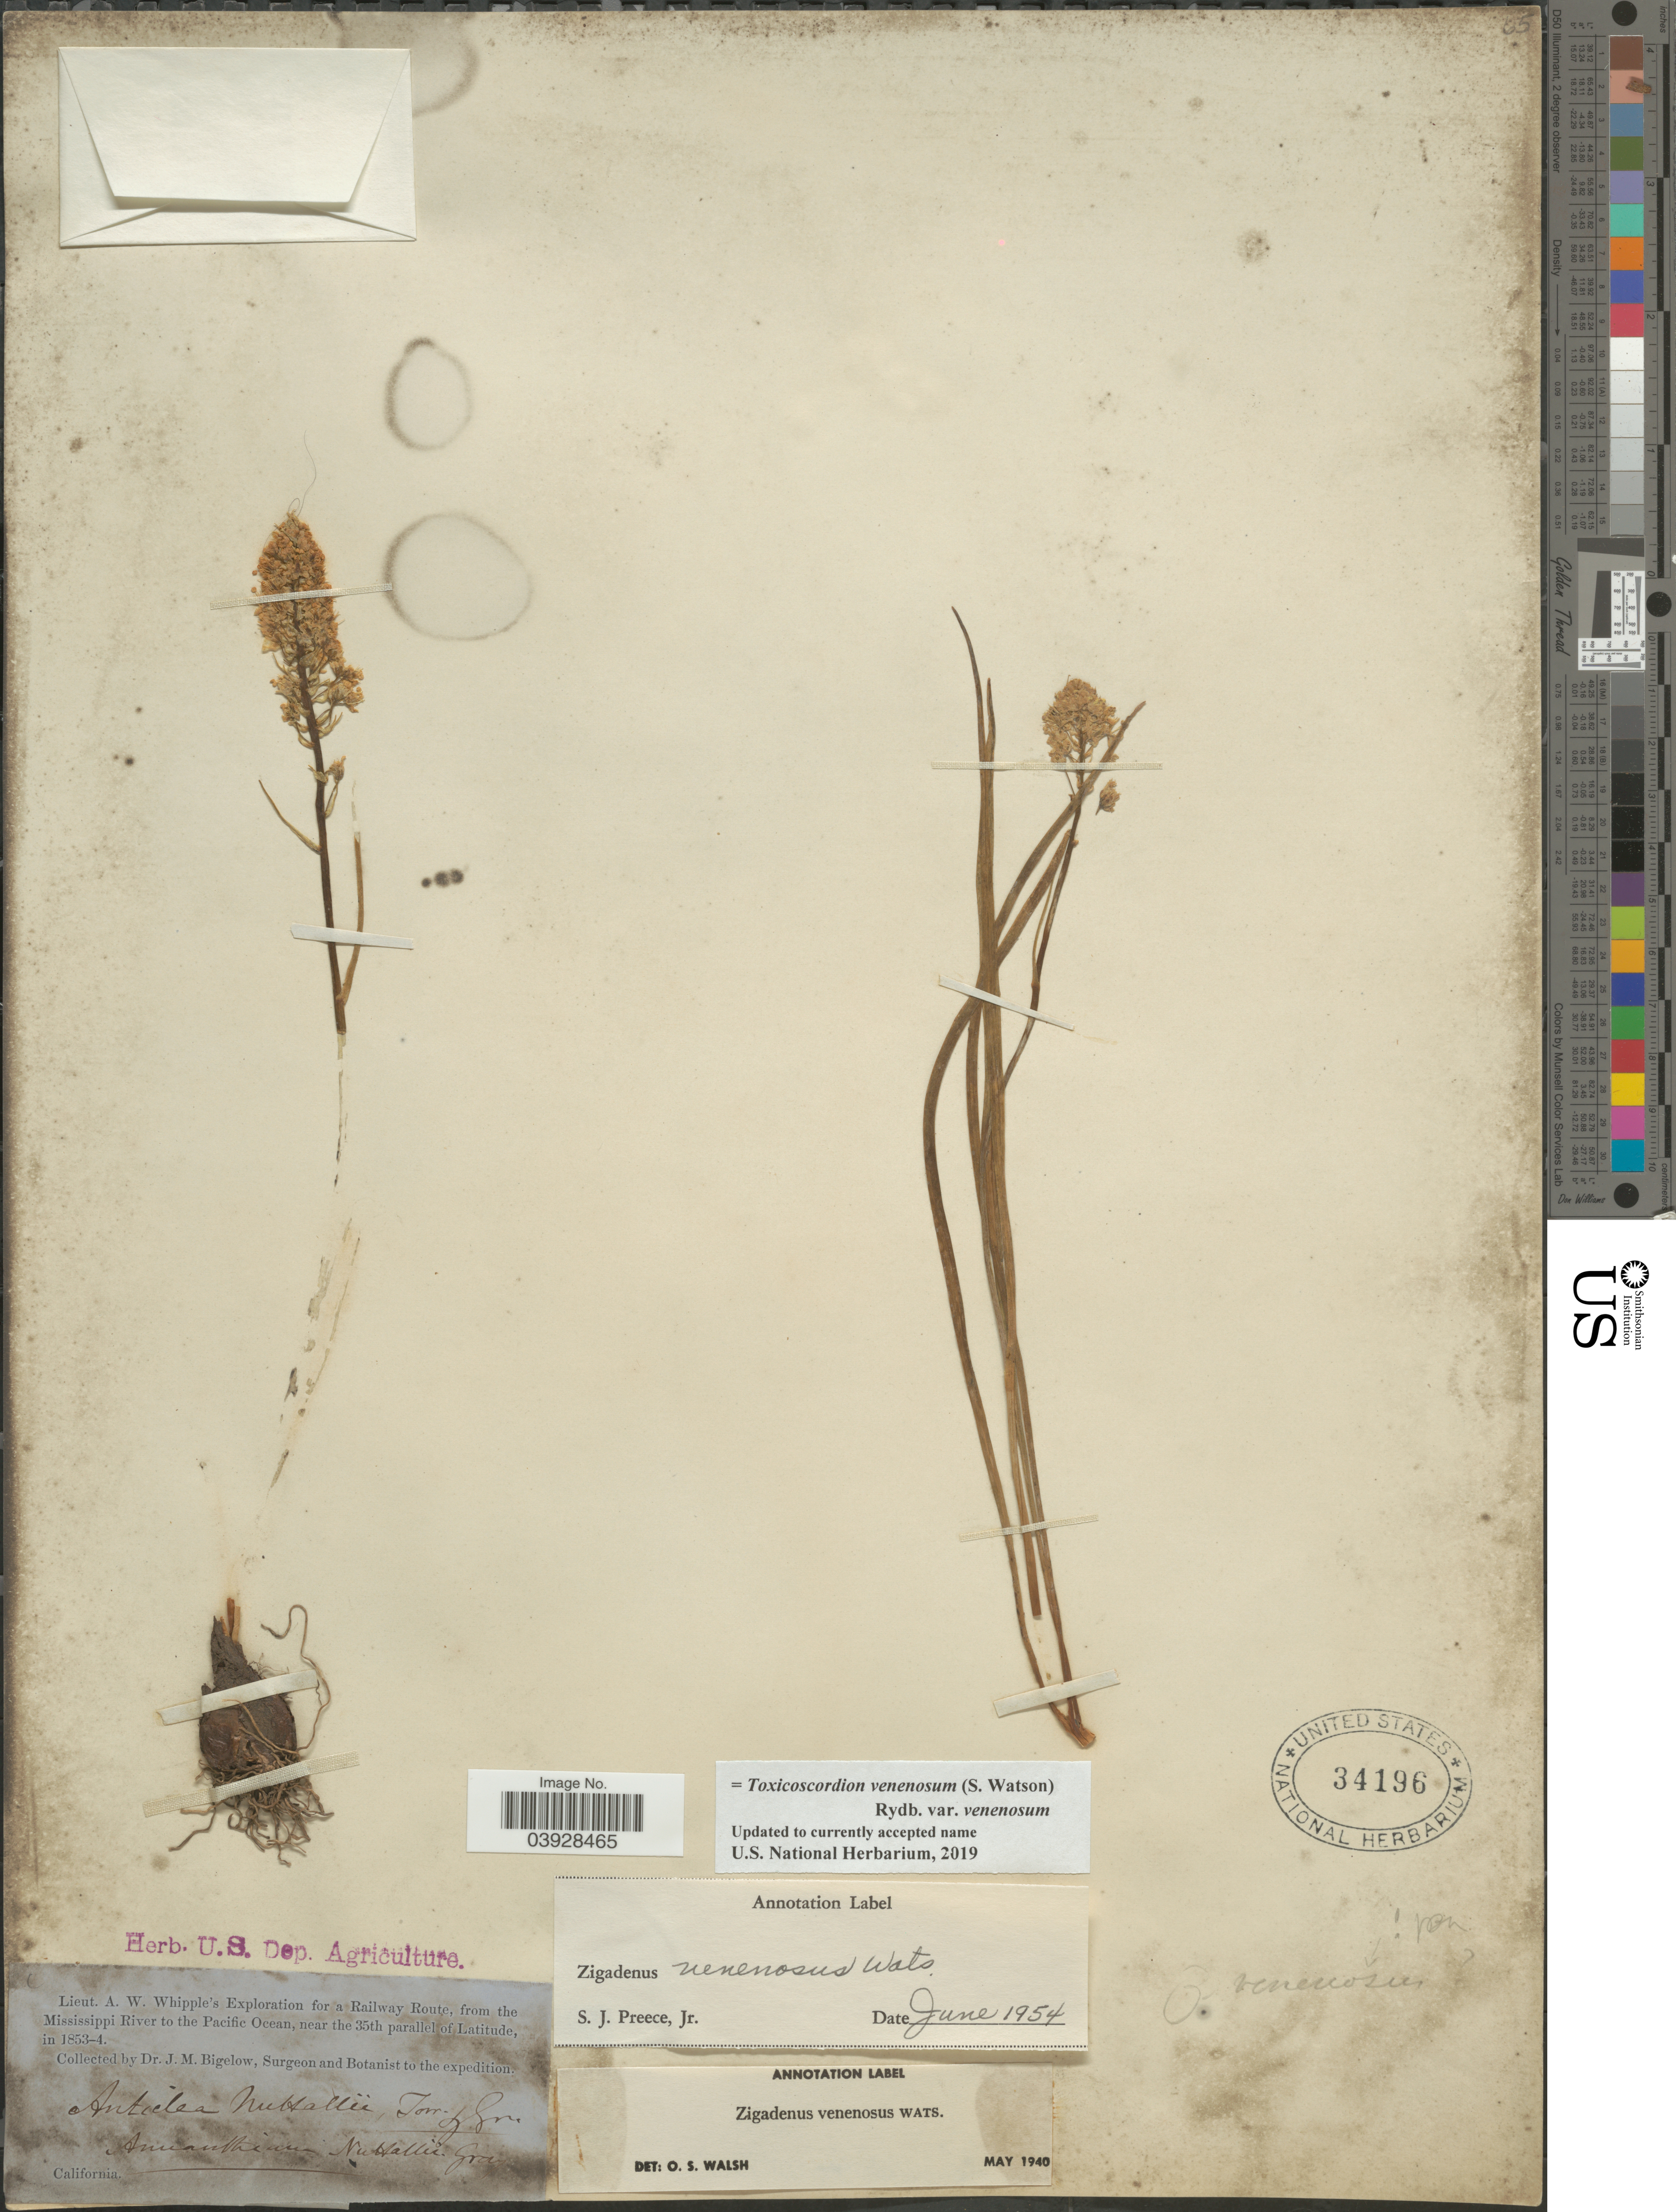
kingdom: Plantae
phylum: Tracheophyta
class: Liliopsida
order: Liliales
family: Melanthiaceae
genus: Toxicoscordion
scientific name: Toxicoscordion venenosum var. gramineum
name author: (Rydb.) Brasher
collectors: J. M. Bigelow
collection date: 1853/1854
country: United States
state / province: California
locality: From the Mississippi River to the Pacific Ocean.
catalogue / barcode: US 34196